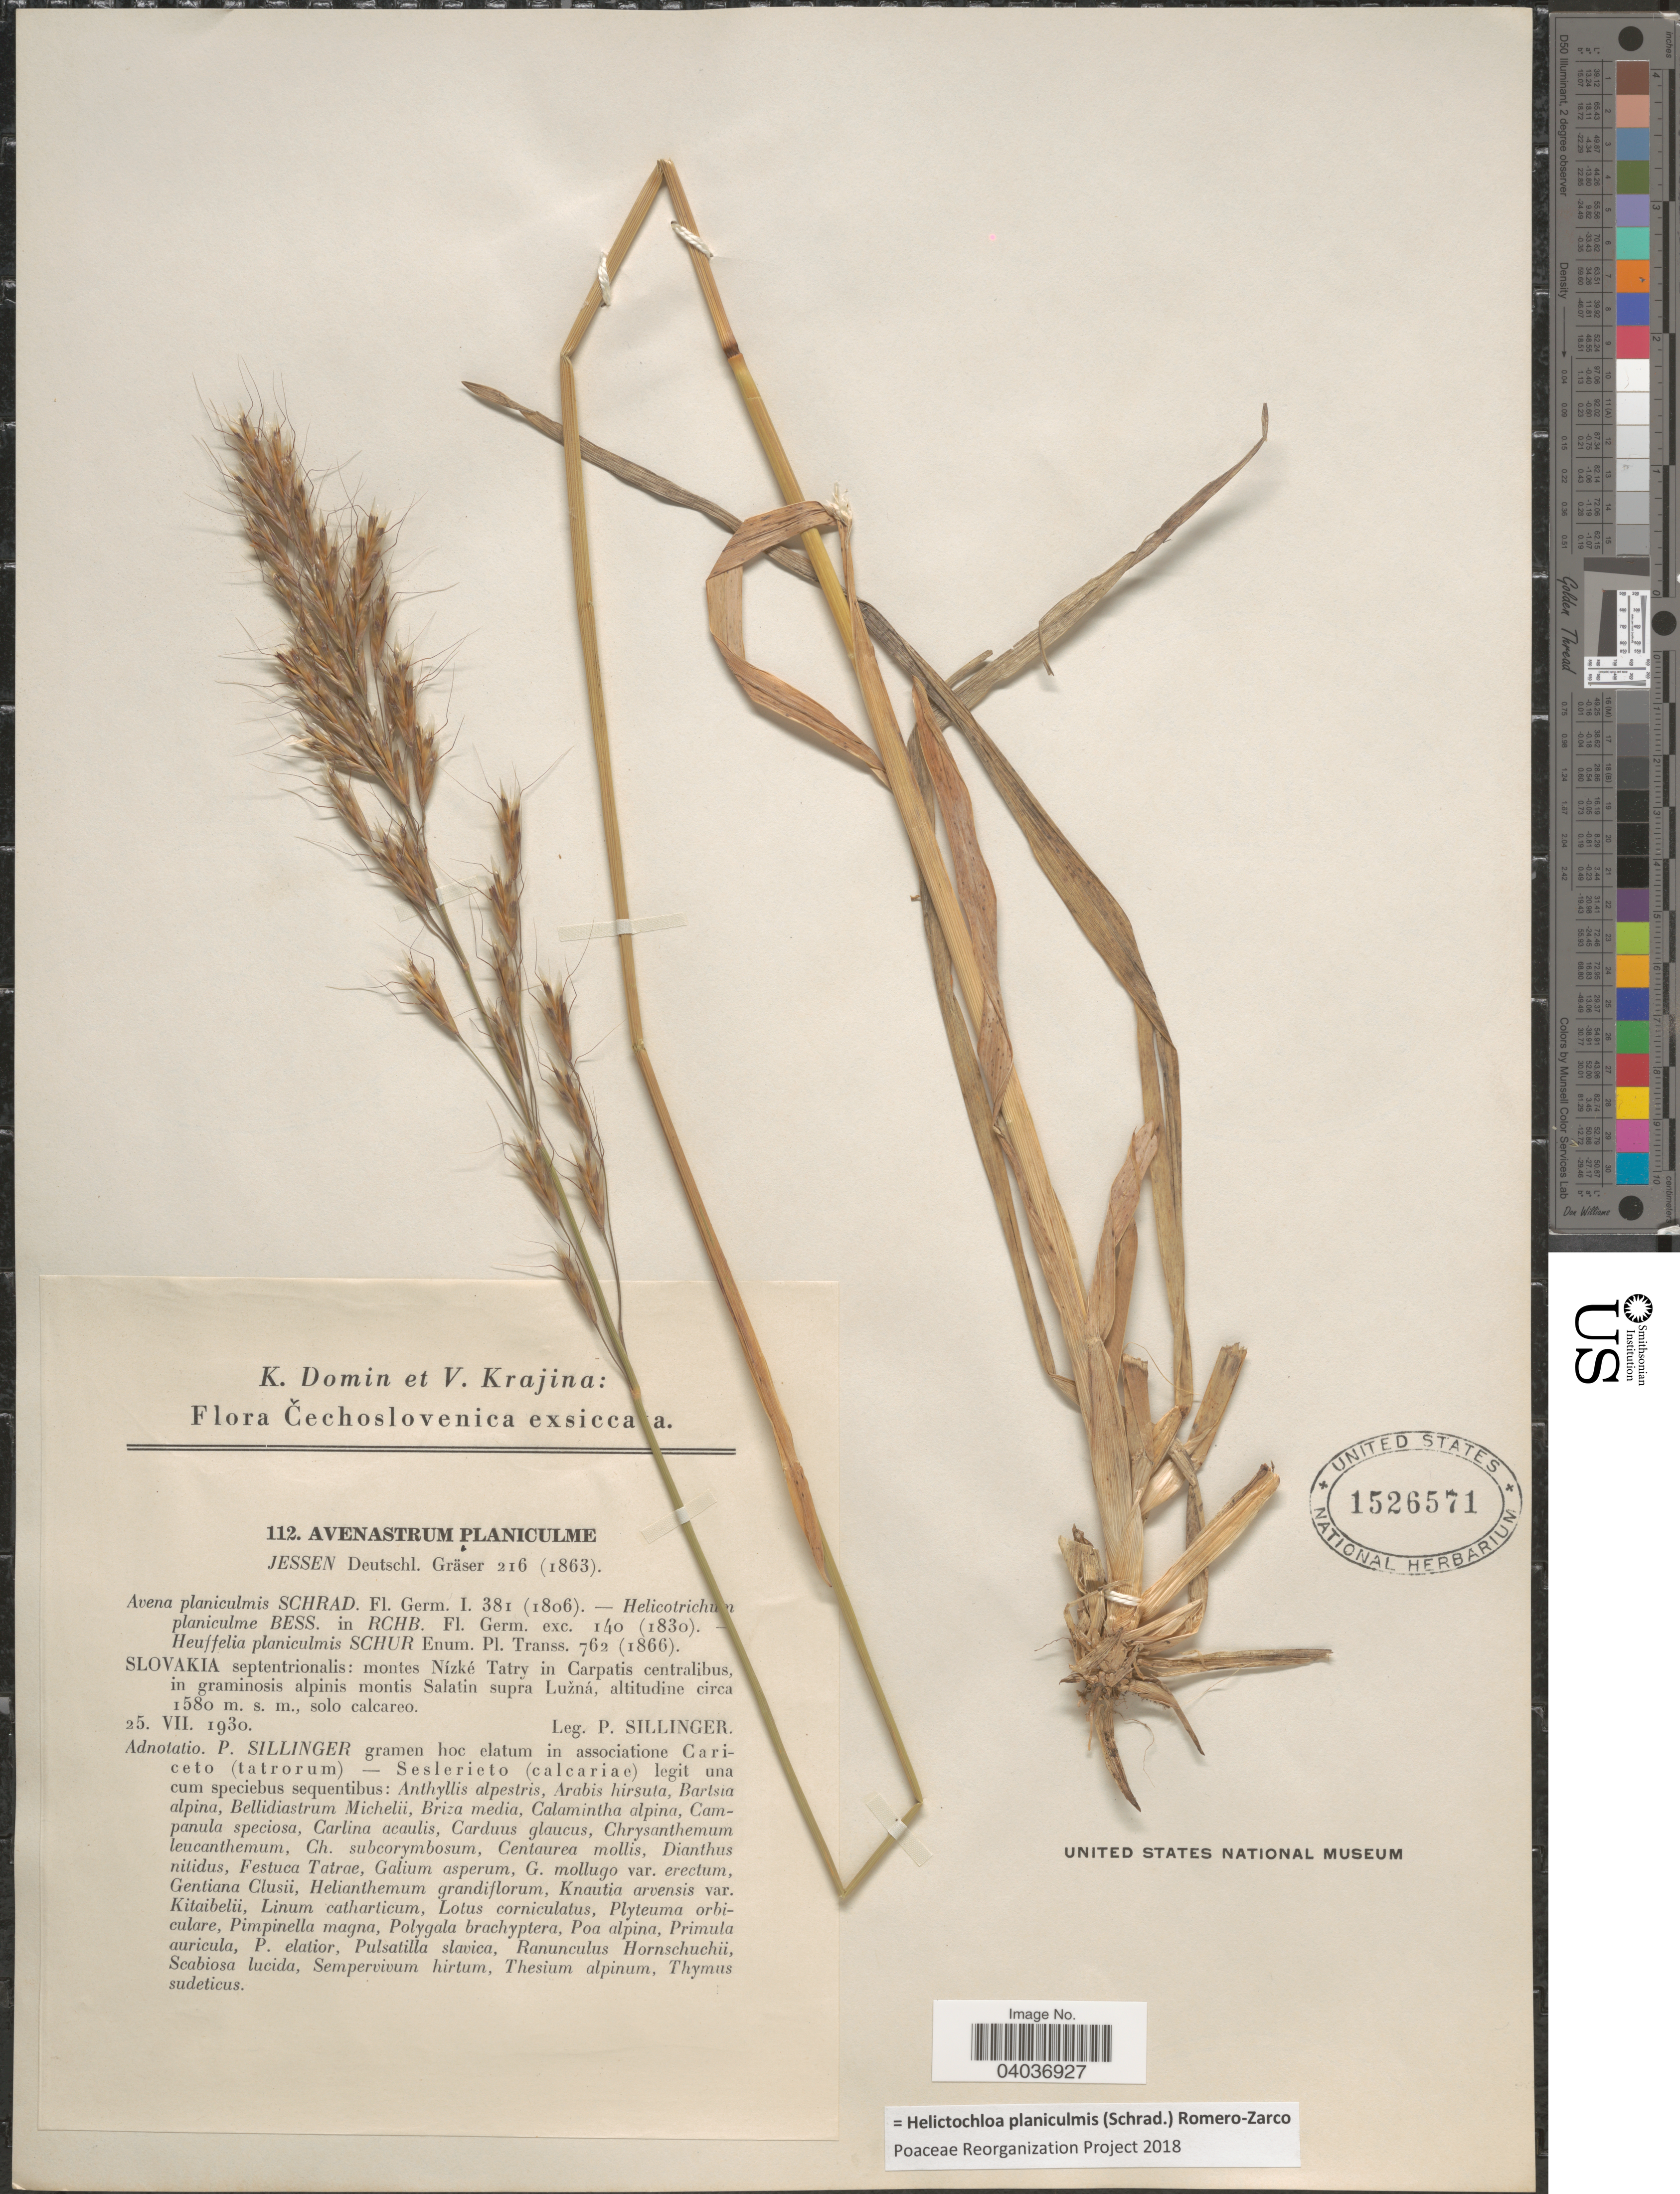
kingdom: Plantae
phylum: Tracheophyta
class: Liliopsida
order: Poales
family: Poaceae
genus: Helictochloa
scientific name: Helictochloa planiculmis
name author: (Schrad.) Romero Zarco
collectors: P. Sillinger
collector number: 112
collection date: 1930-07-25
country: Slovakia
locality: Čechoslovenica. Slovakia septentrionalis: montis Nízké Tatry in Carpatis centralibus, in graminosis alpinis montis Salatin supra Lužná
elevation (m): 1580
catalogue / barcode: US 1526571